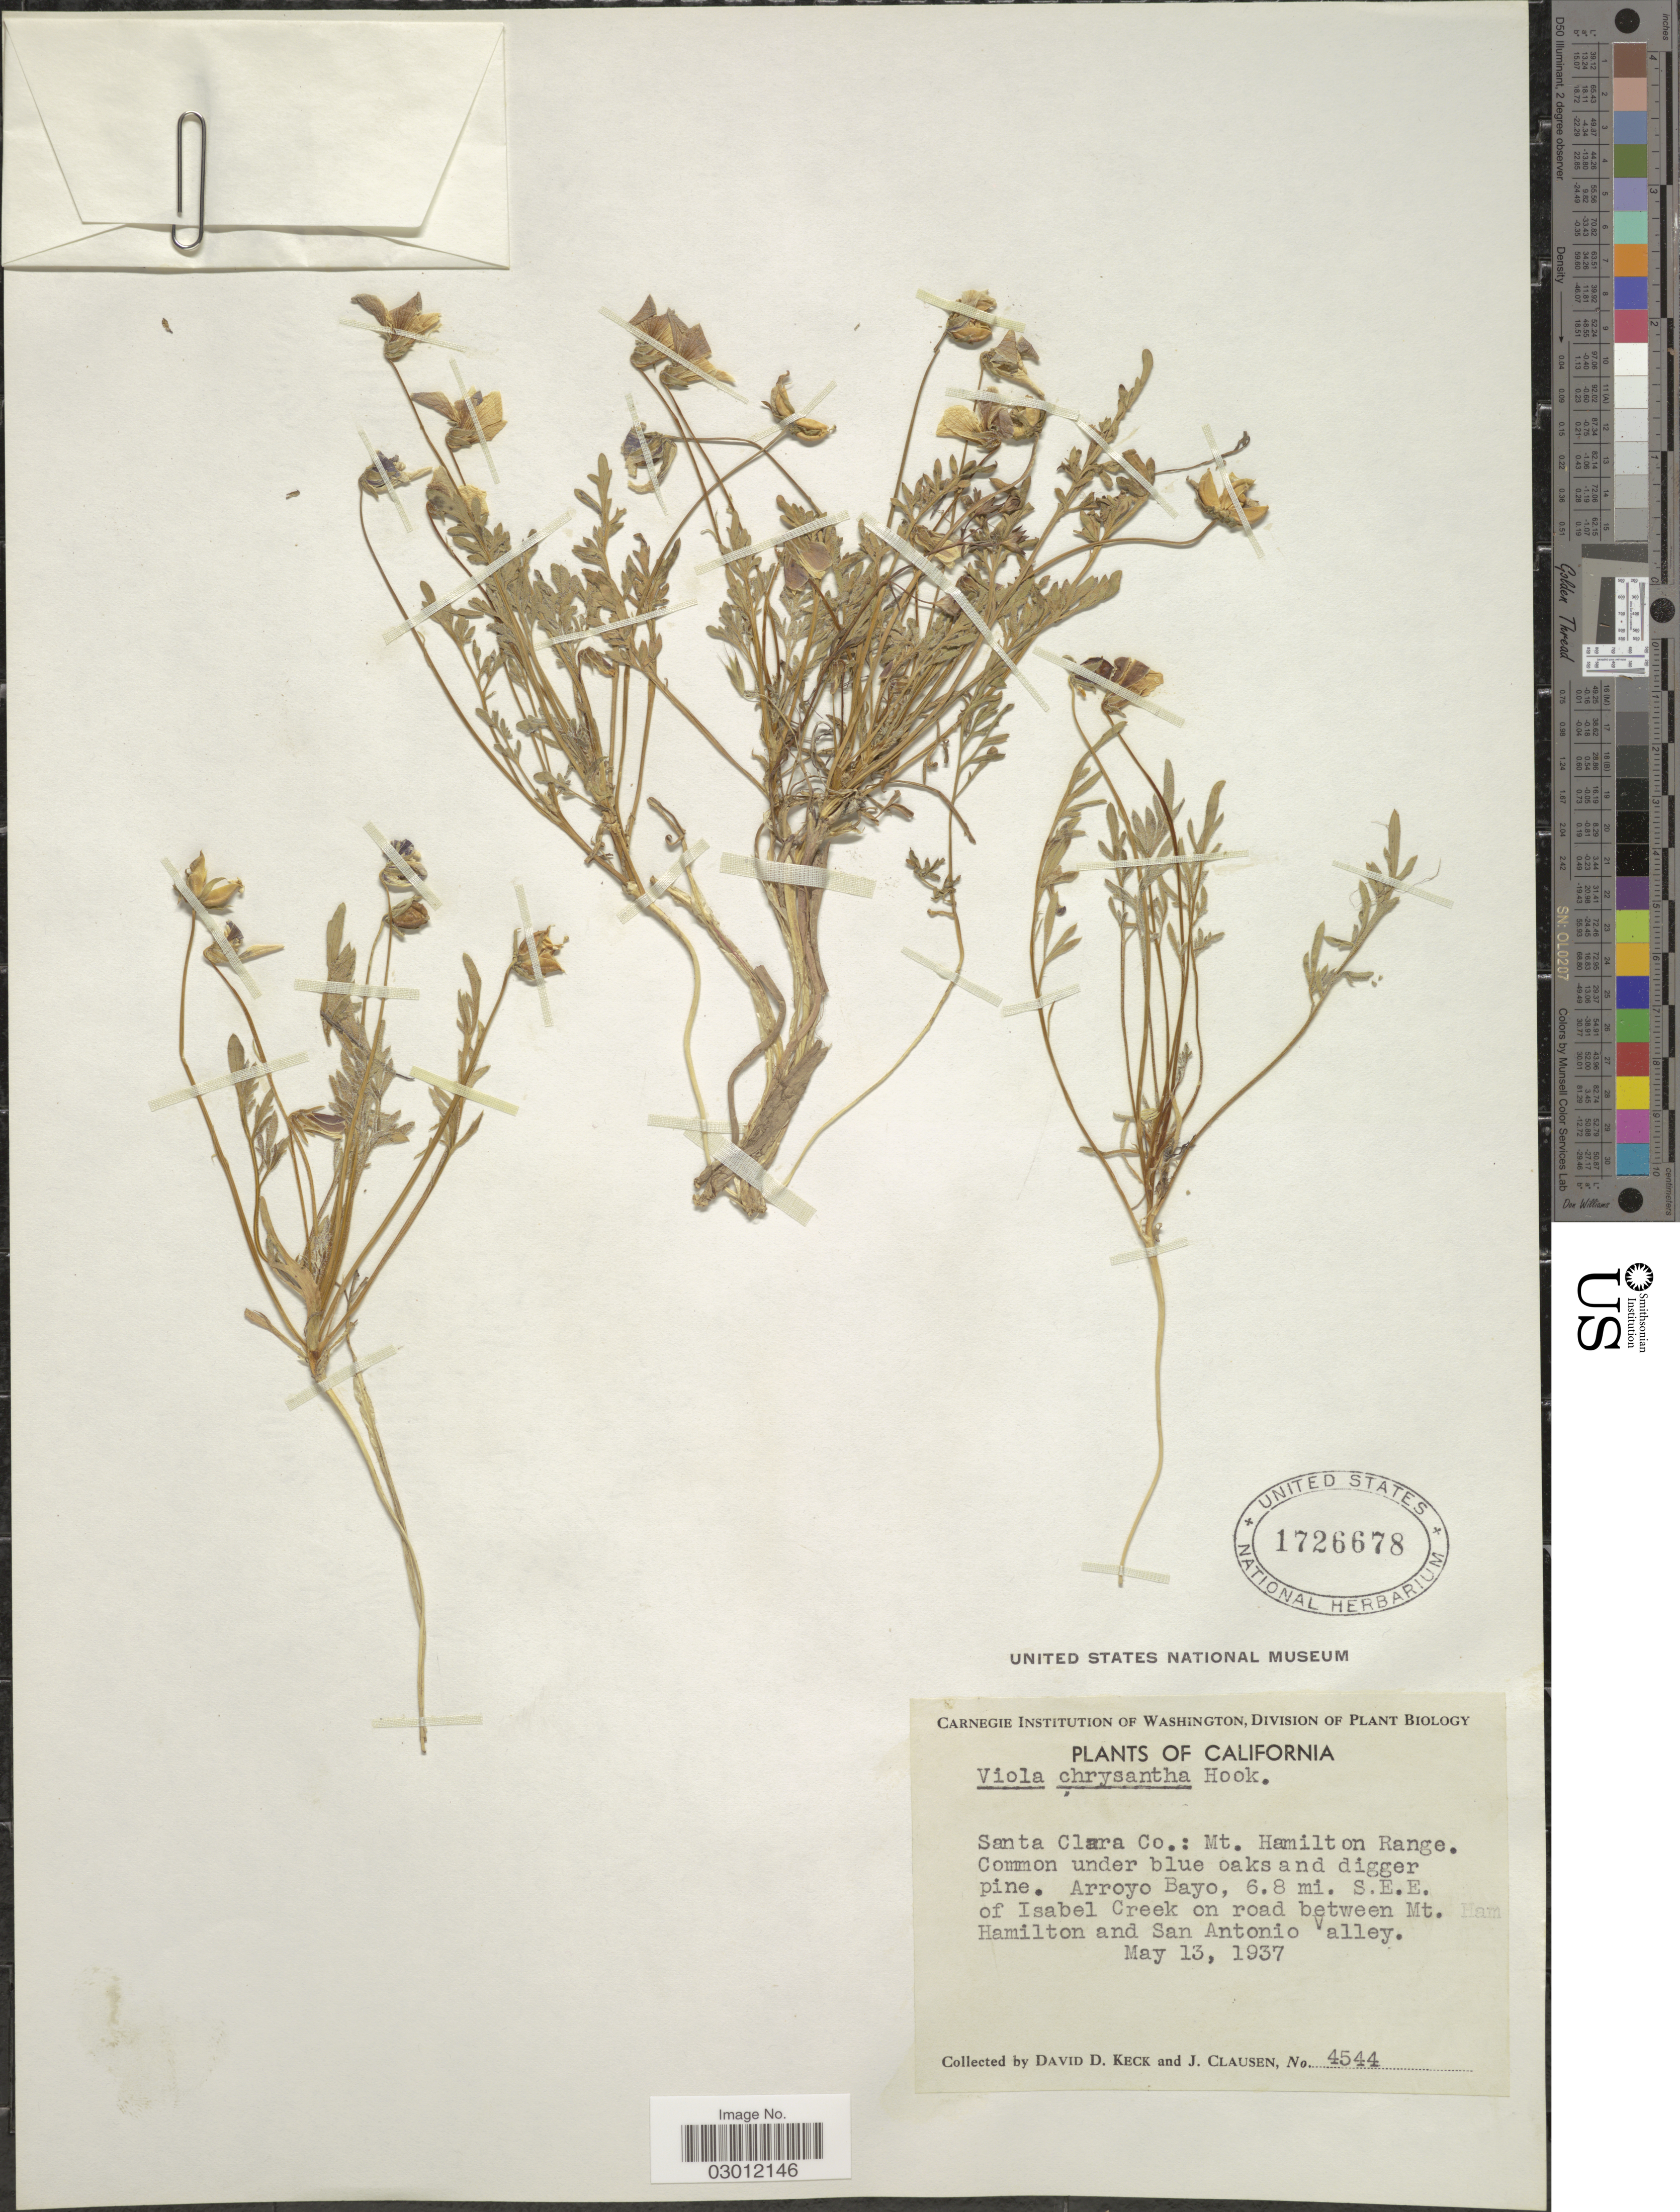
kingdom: Plantae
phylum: Tracheophyta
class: Magnoliopsida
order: Malpighiales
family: Violaceae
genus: Viola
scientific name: Viola x chrysantha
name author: Schrad. ex Rchb.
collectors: D. D. Keck & J. Clausen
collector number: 4544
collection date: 1937-05-13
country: United States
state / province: California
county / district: Santa Clara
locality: Santa Clara Co.: Mt. Hamilton Range. Arroyo Bayo, 6.8 mi. S.E.E. of Isabel Creek on road between Mt. Hamilton and San Antonio Valley.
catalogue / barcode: US 1726678